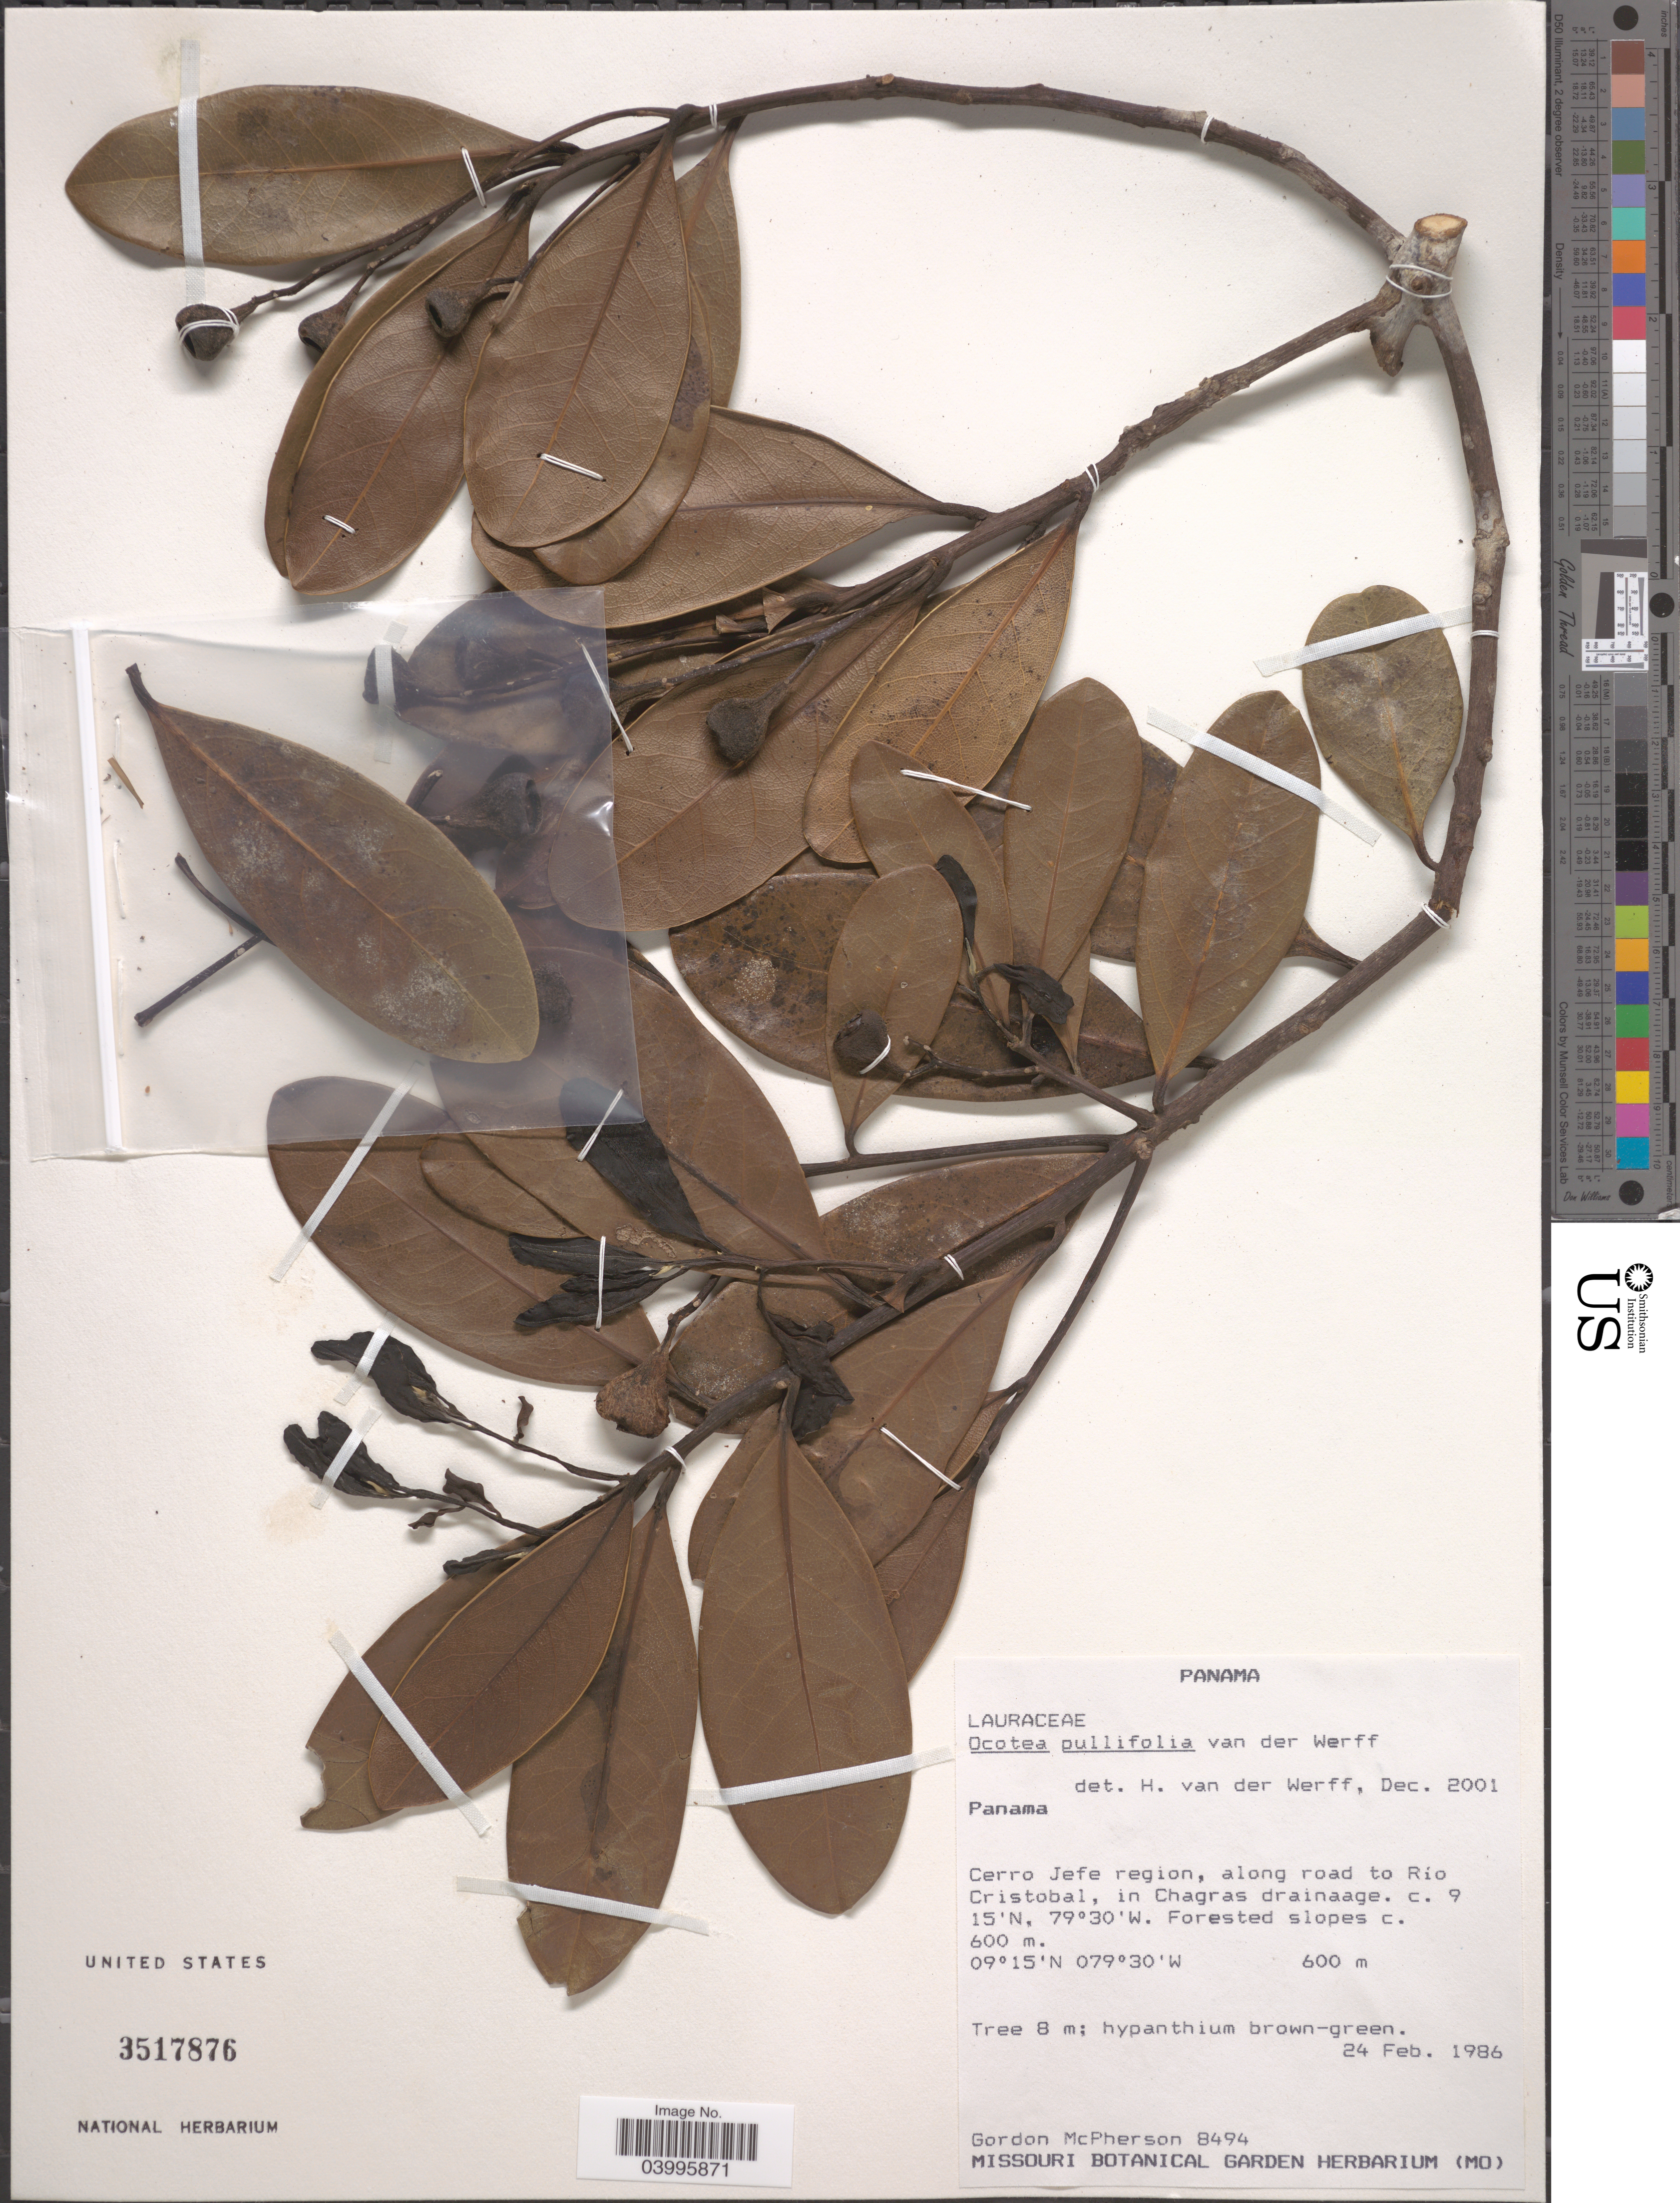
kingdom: Plantae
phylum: Tracheophyta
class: Magnoliopsida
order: Laurales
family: Lauraceae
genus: Ocotea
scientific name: Ocotea pullifolia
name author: van der Werff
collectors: G. McPherson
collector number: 8494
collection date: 1986-02-24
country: Panama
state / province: Panamá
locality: Cerro Jefe region, along road to Río Cristobal, in Chagras drainaage.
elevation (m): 600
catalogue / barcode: US 3517876